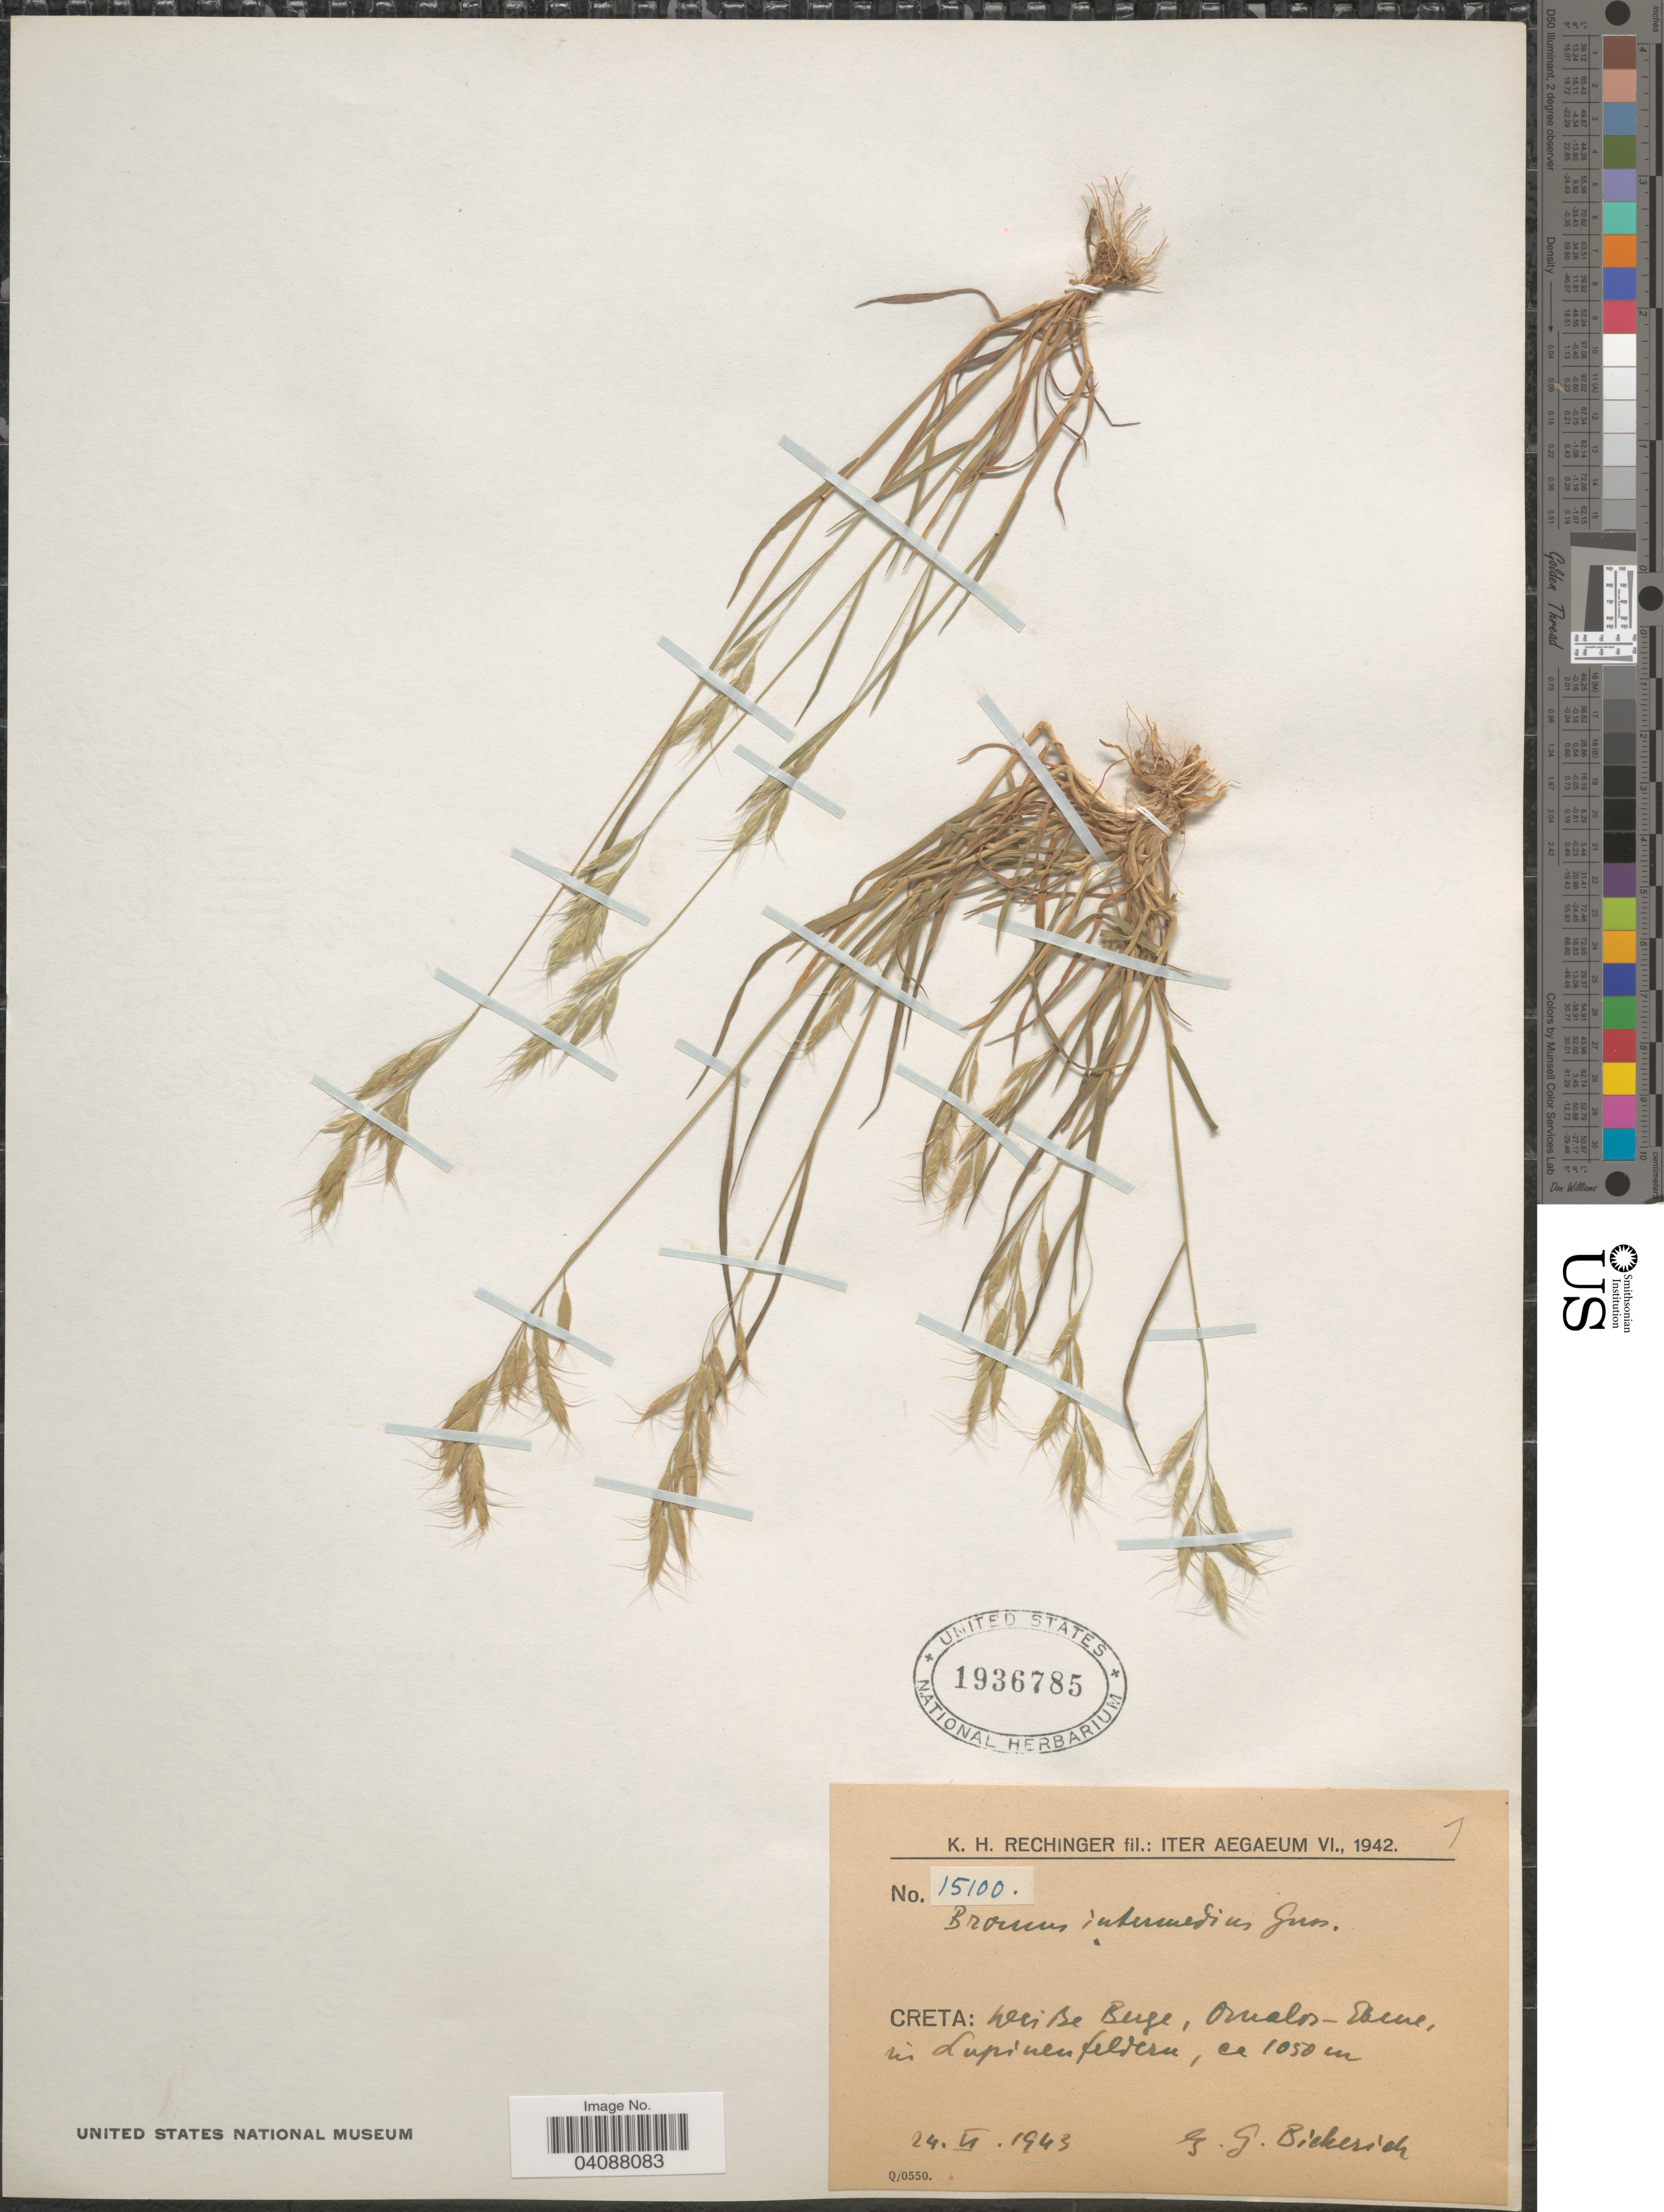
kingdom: Plantae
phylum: Tracheophyta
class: Liliopsida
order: Poales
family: Poaceae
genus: Bromus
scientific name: Bromus intermedius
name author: Gussone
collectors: Bickerich, G.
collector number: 15100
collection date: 1943-06-24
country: Greece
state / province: Crete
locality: Iter Aegaeum VI., 1942. Creta: Weibe Berge, Ornalos-Ebene, in Lupinenfeldern.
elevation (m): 1050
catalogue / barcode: US 1936785